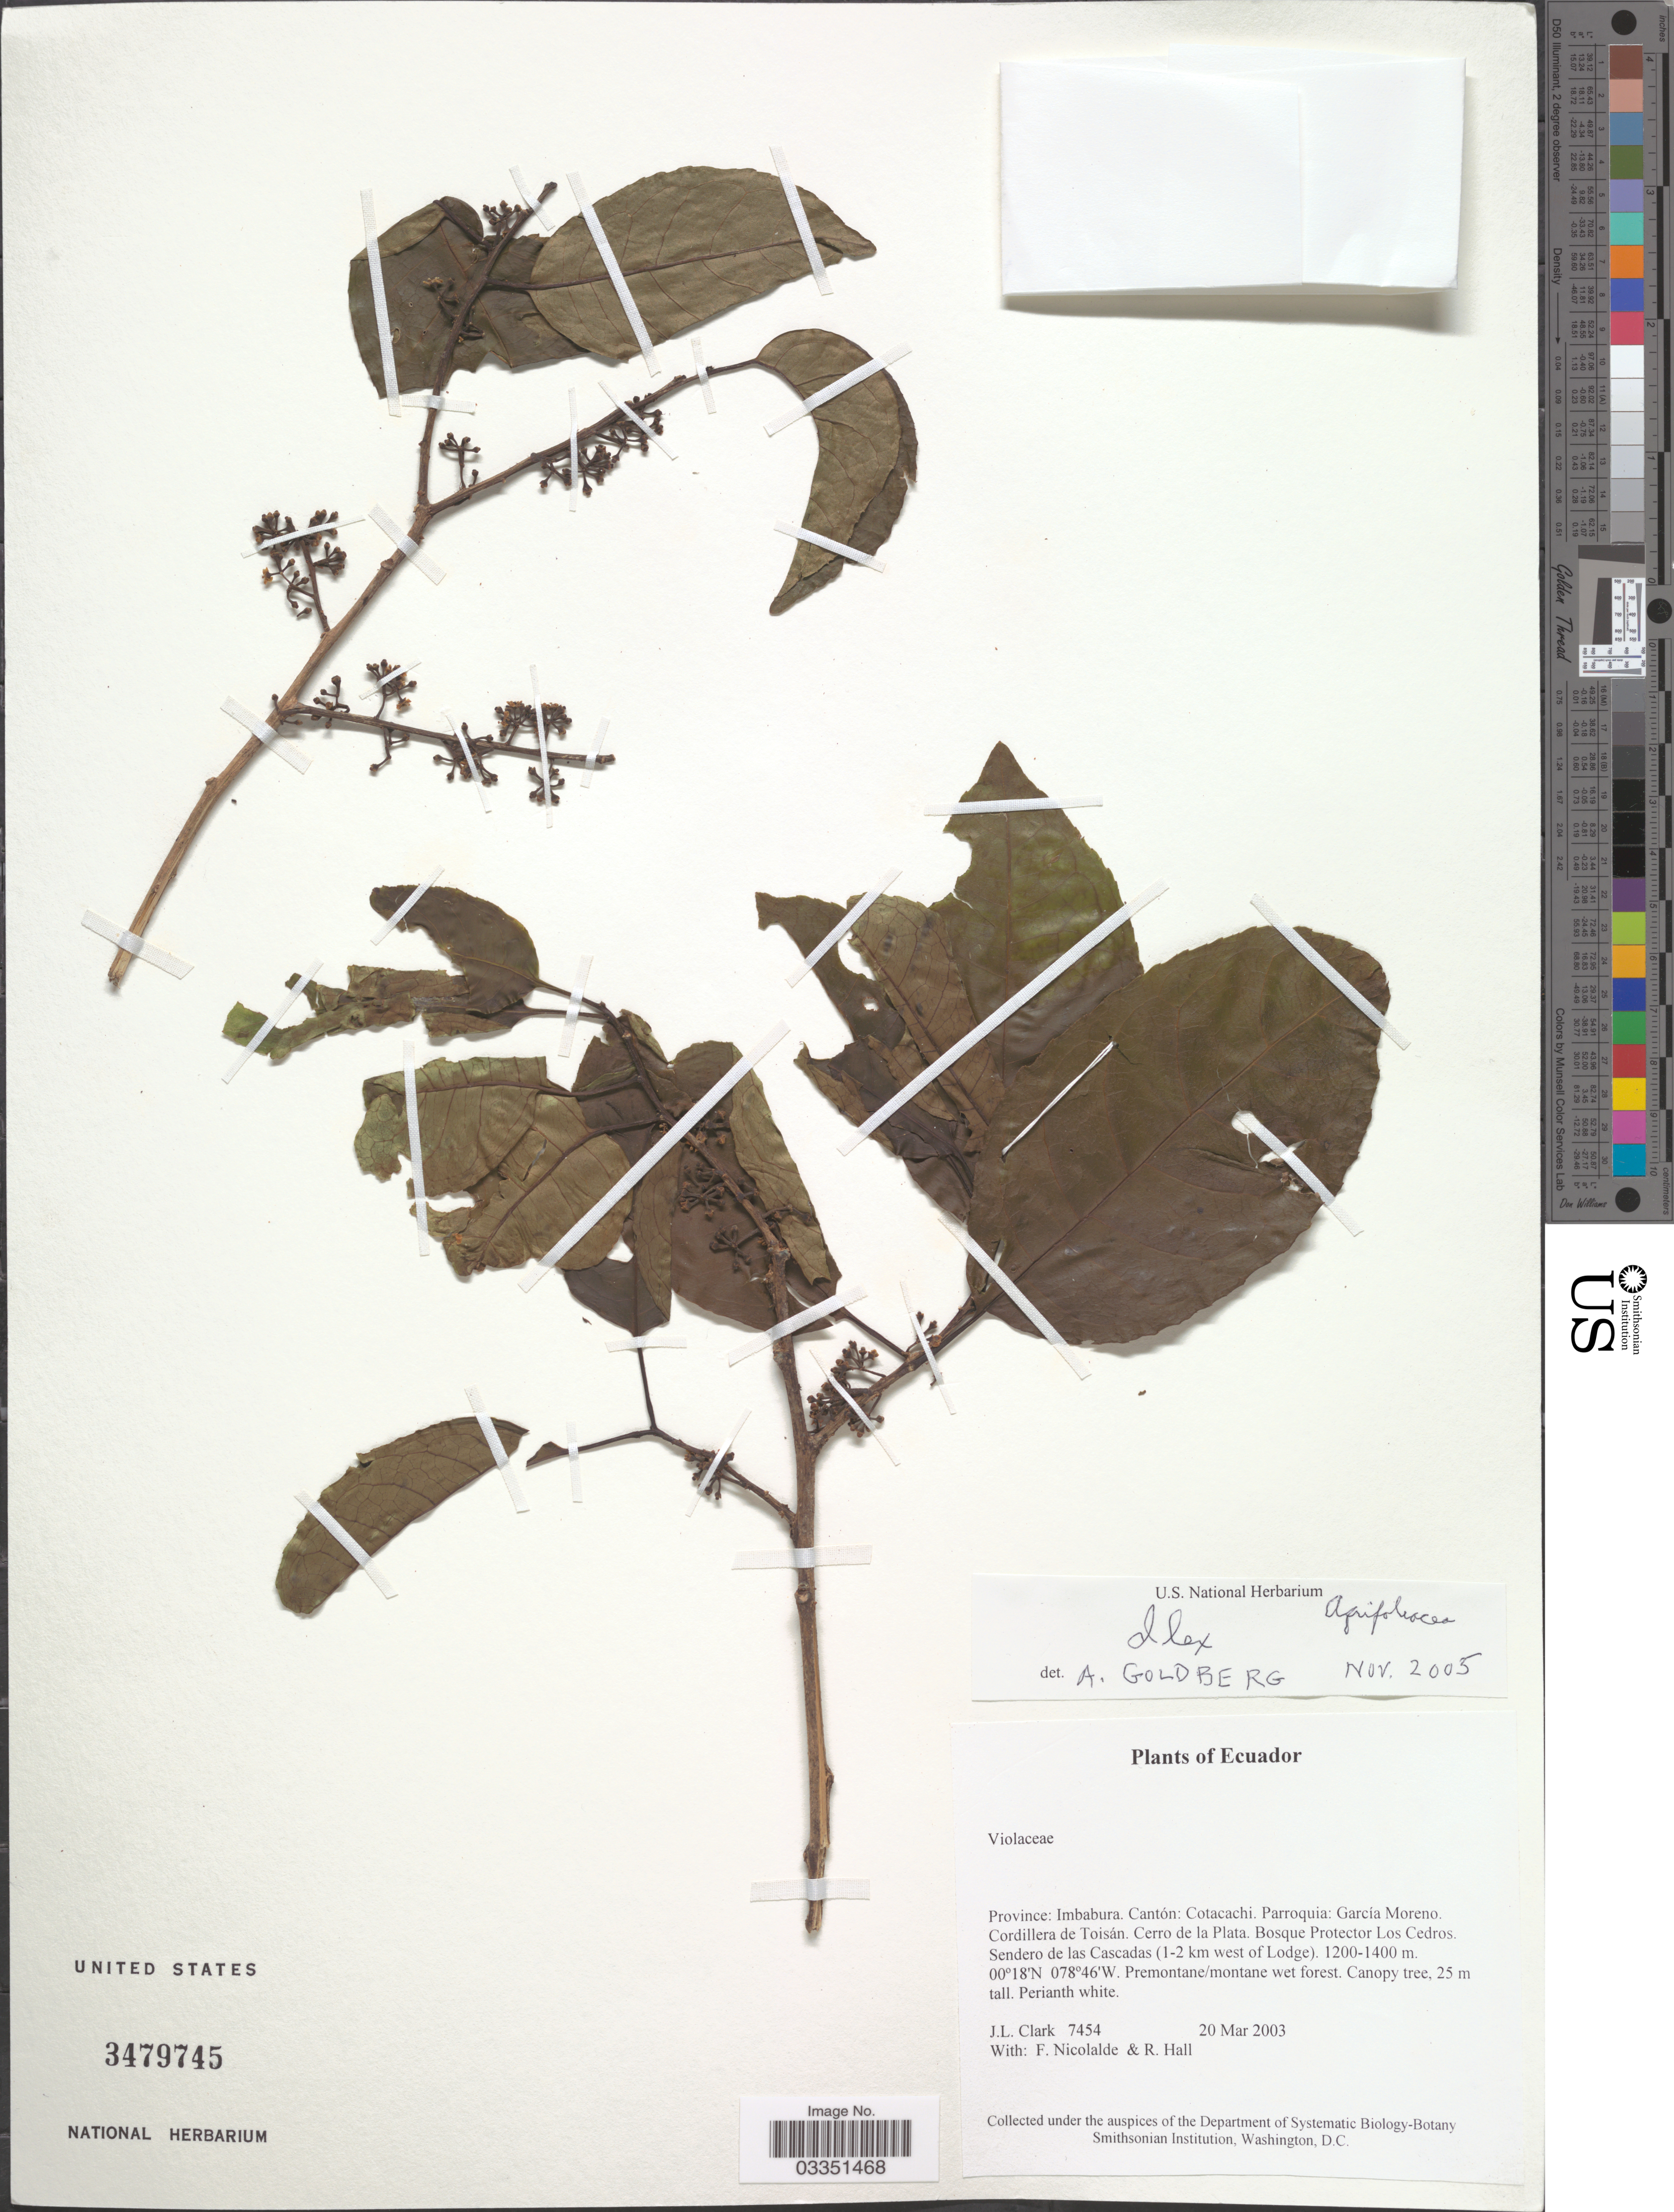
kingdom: Plantae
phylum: Tracheophyta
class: Magnoliopsida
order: Aquifoliales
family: Aquifoliaceae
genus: Ilex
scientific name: Ilex sp.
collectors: J. L. Clark, F. Nicolalde & R. Hall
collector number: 7454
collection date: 2003-03-20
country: Ecuador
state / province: Imbabura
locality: Cantón: Cotacachi. Parroquia: García Moreno. Cordillera de Toisán. Cerro de la Plata. Bosque Protector Los Cedros. Sendero de las Cascadas (1-2 km west of Lodge).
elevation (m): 1200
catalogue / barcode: US 3479745